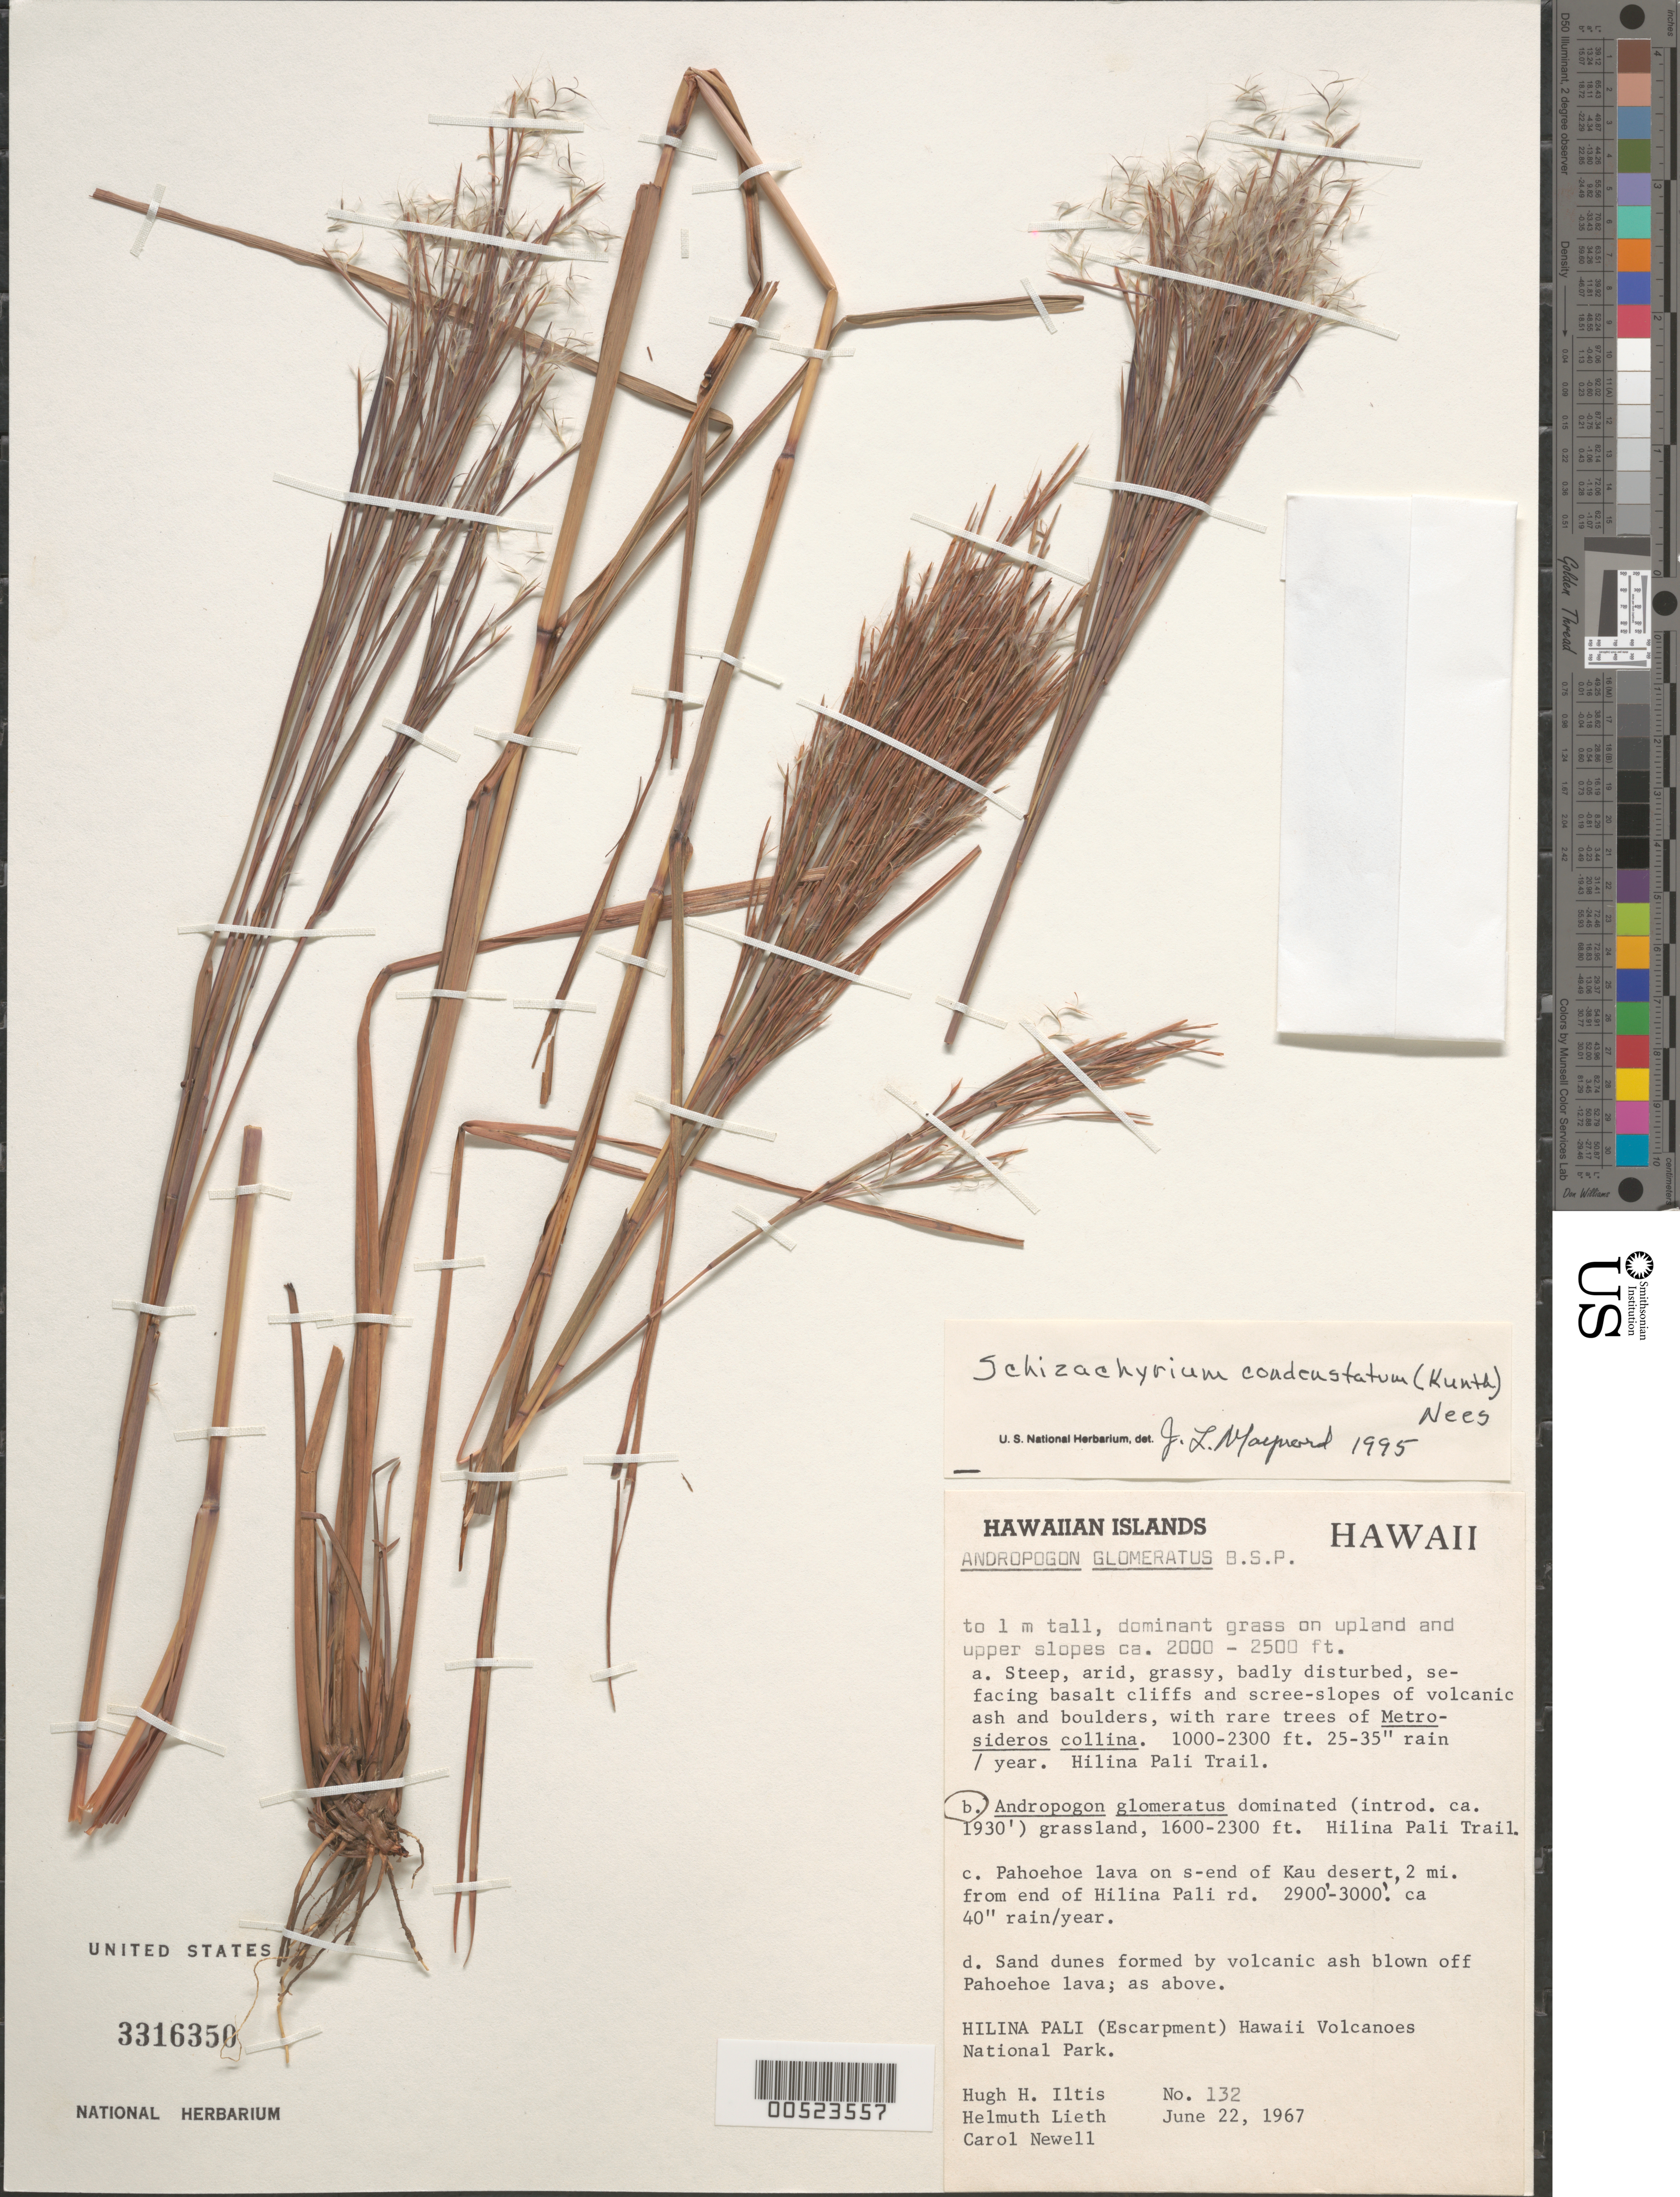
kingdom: Plantae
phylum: Tracheophyta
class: Liliopsida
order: Poales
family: Poaceae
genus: Schizachyrium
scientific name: Schizachyrium microstachyum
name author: (Desv. ex Ham.) Roseng. et al.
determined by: Faccenda, K.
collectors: H. H. Iltis, H. Lieth & C. Newell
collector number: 132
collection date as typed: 22 Jun 1967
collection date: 1967-06-22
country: United States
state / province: Hawaii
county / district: Hawaii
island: Hawaii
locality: Hilina Pali (Escarpment), Hawaii Volcanoes National Park, Hilina Pali Trail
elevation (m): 488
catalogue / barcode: US 3316350